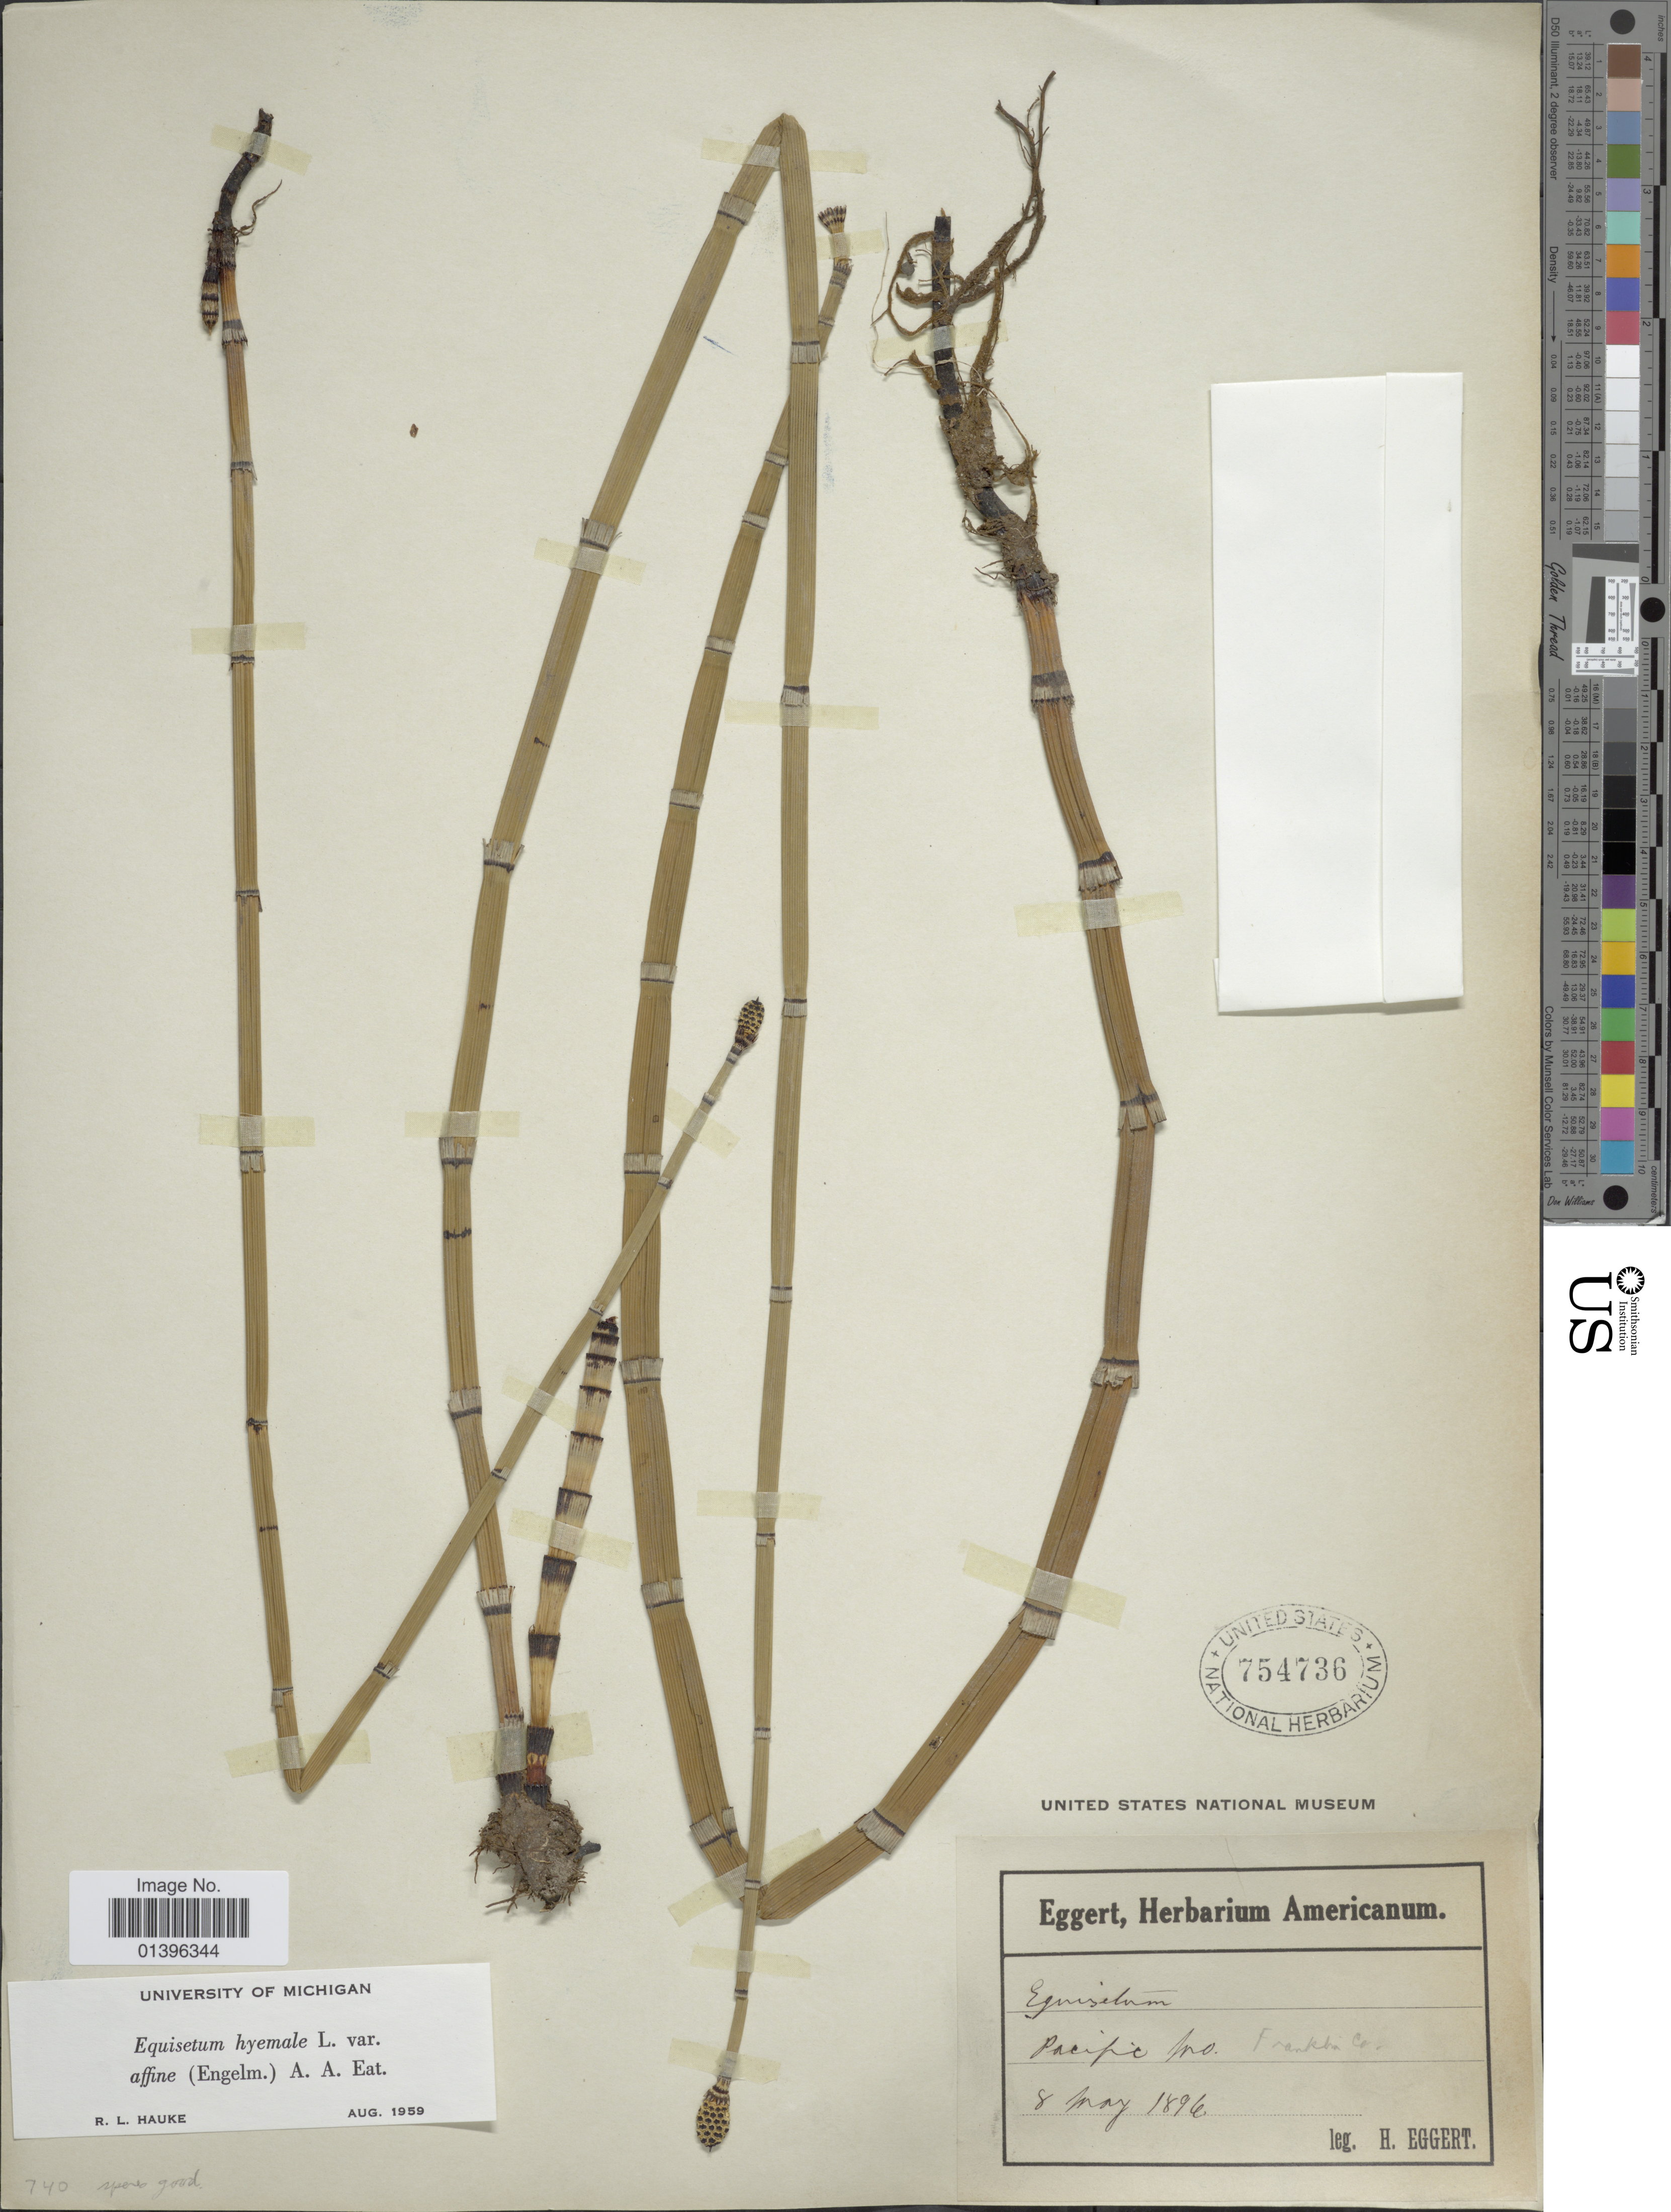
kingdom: Plantae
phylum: Tracheophyta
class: Polypodiopsida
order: Equisetales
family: Equisetaceae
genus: Equisetum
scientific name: Equisetum hyemale var. affine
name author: (Engelm.) A.A. Eaton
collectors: H. Eggert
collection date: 1896-05-08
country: United States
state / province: Missouri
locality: Pacific Mo. Franklin Co.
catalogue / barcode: US 754736